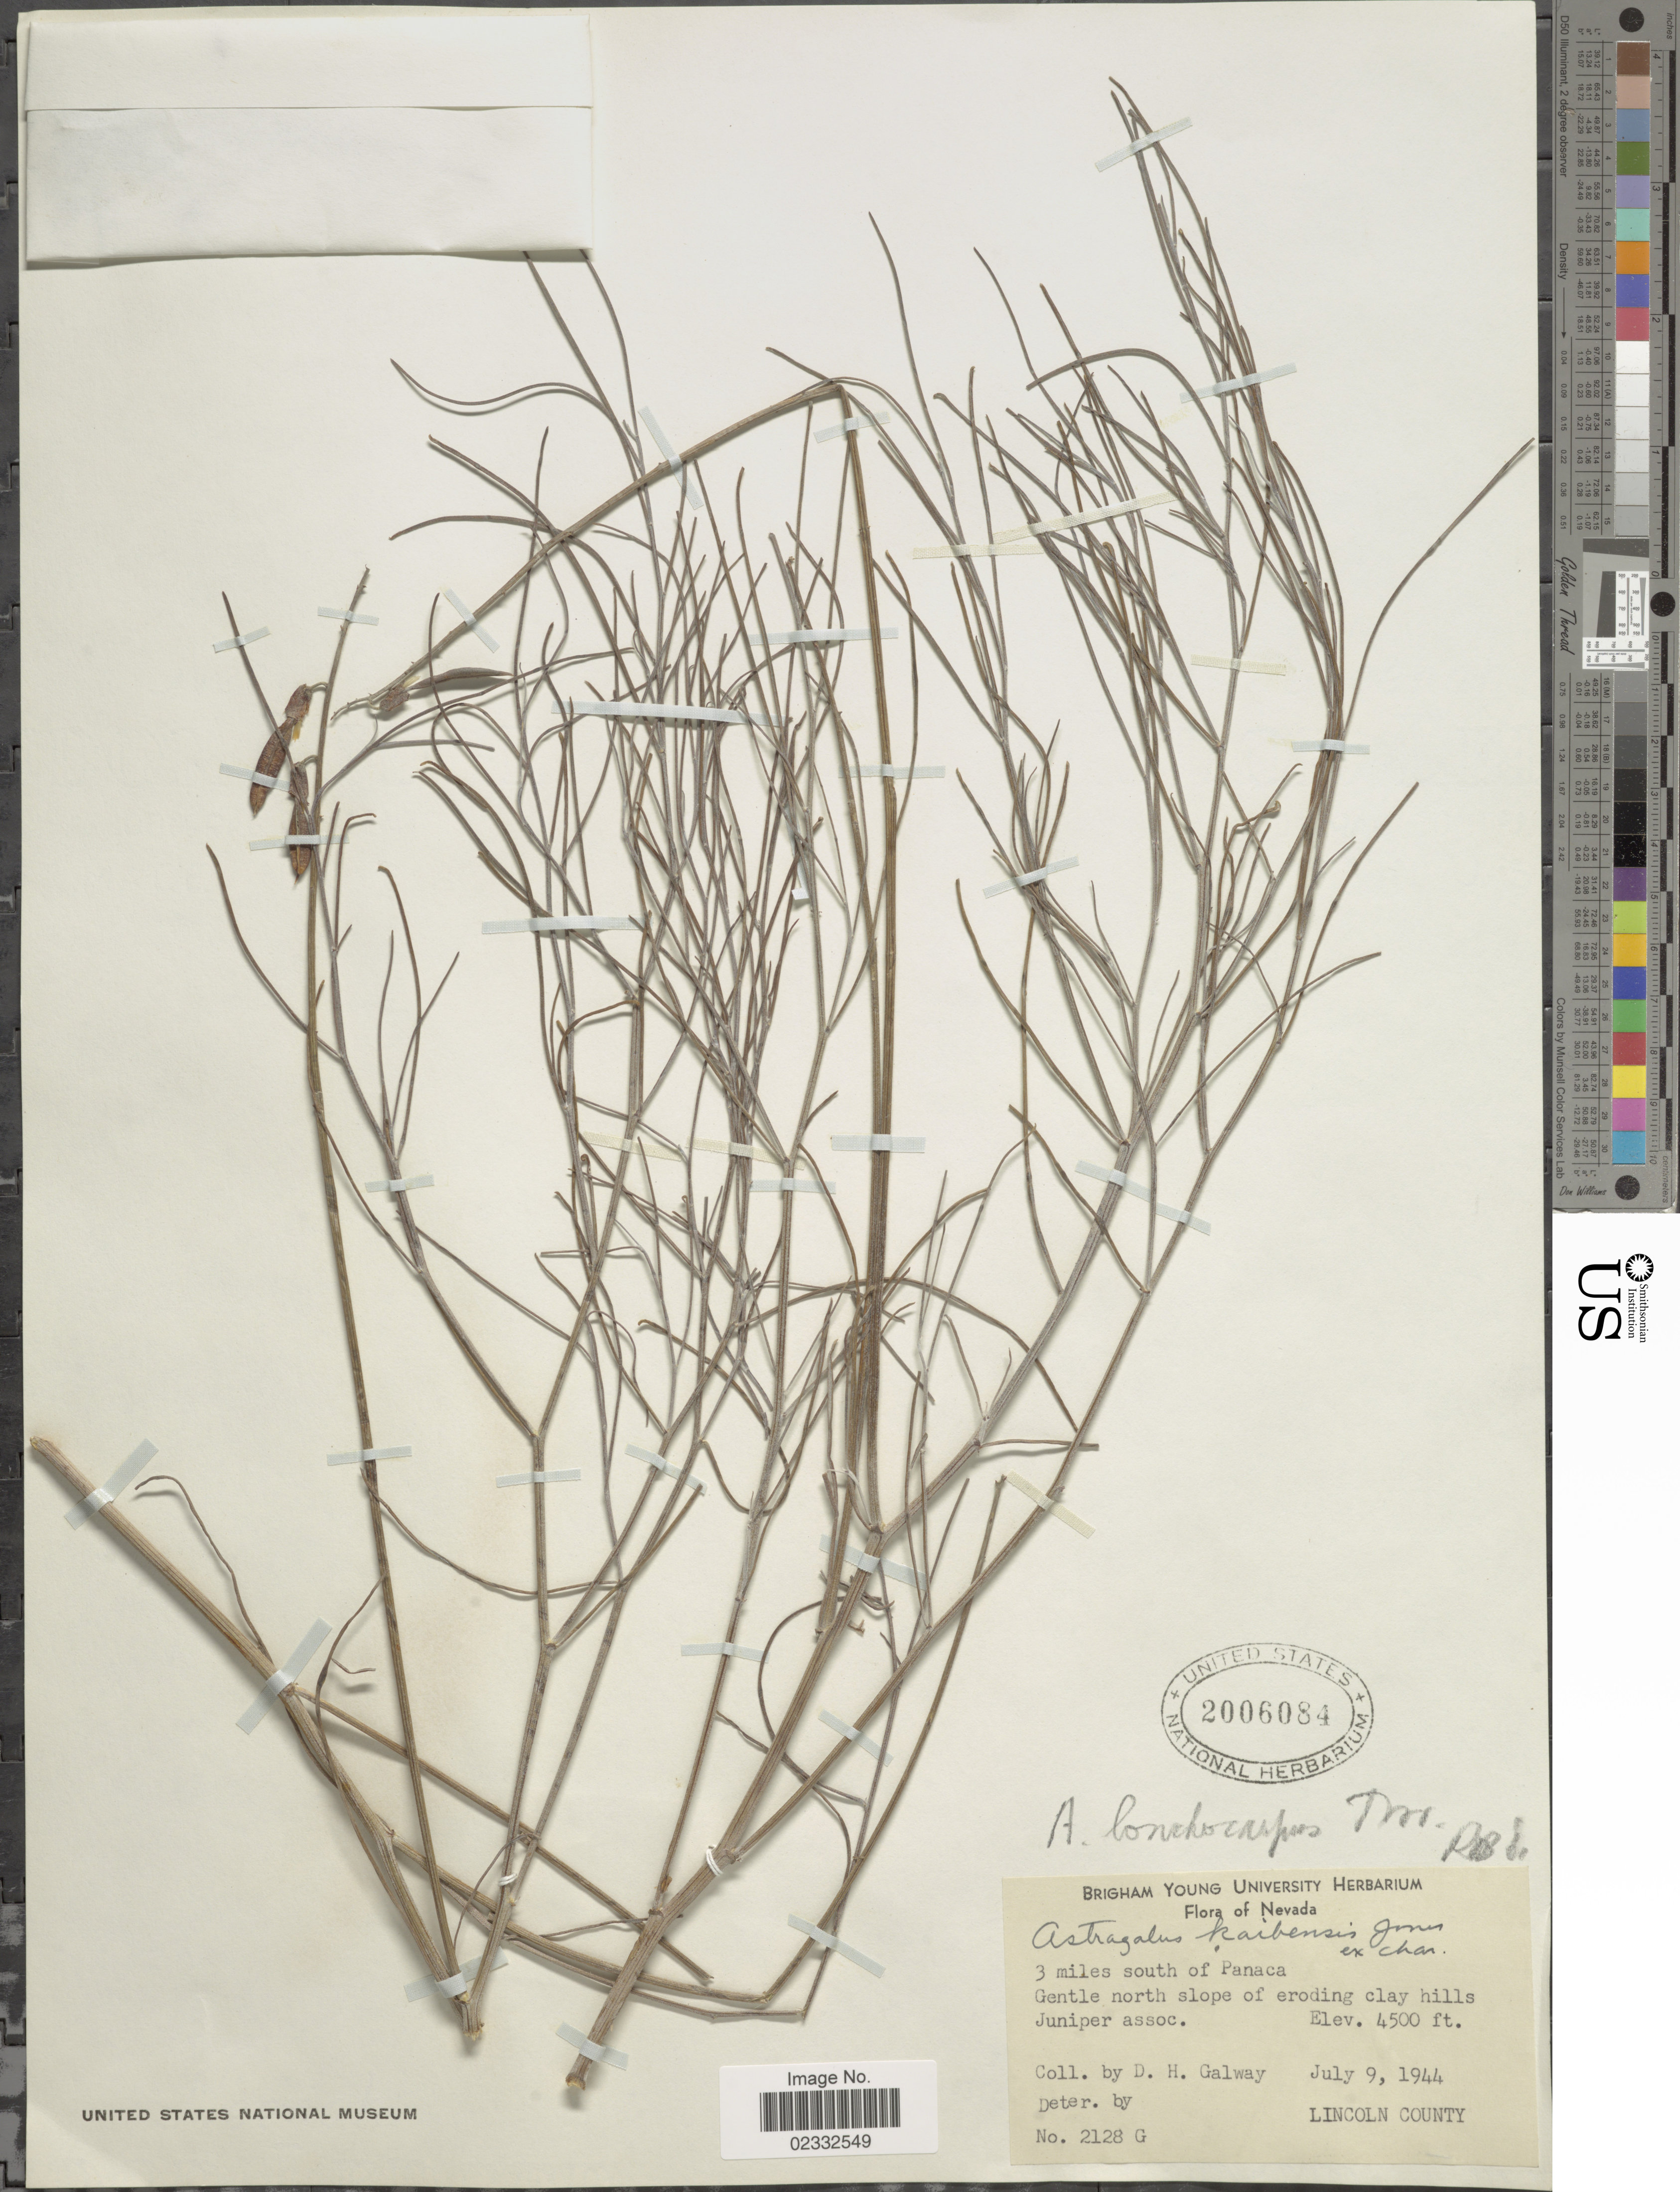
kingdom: Plantae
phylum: Tracheophyta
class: Magnoliopsida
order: Fabales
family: Fabaceae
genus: Astragalus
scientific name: Astragalus lonchocarpus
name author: Torr.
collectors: D. Galway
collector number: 2128G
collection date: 1944-07-09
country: United States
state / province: Nevada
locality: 3 miles south of Panaca. Gentle north slope of eroding clay hills. Lincoln County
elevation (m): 1372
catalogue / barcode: US 2006084